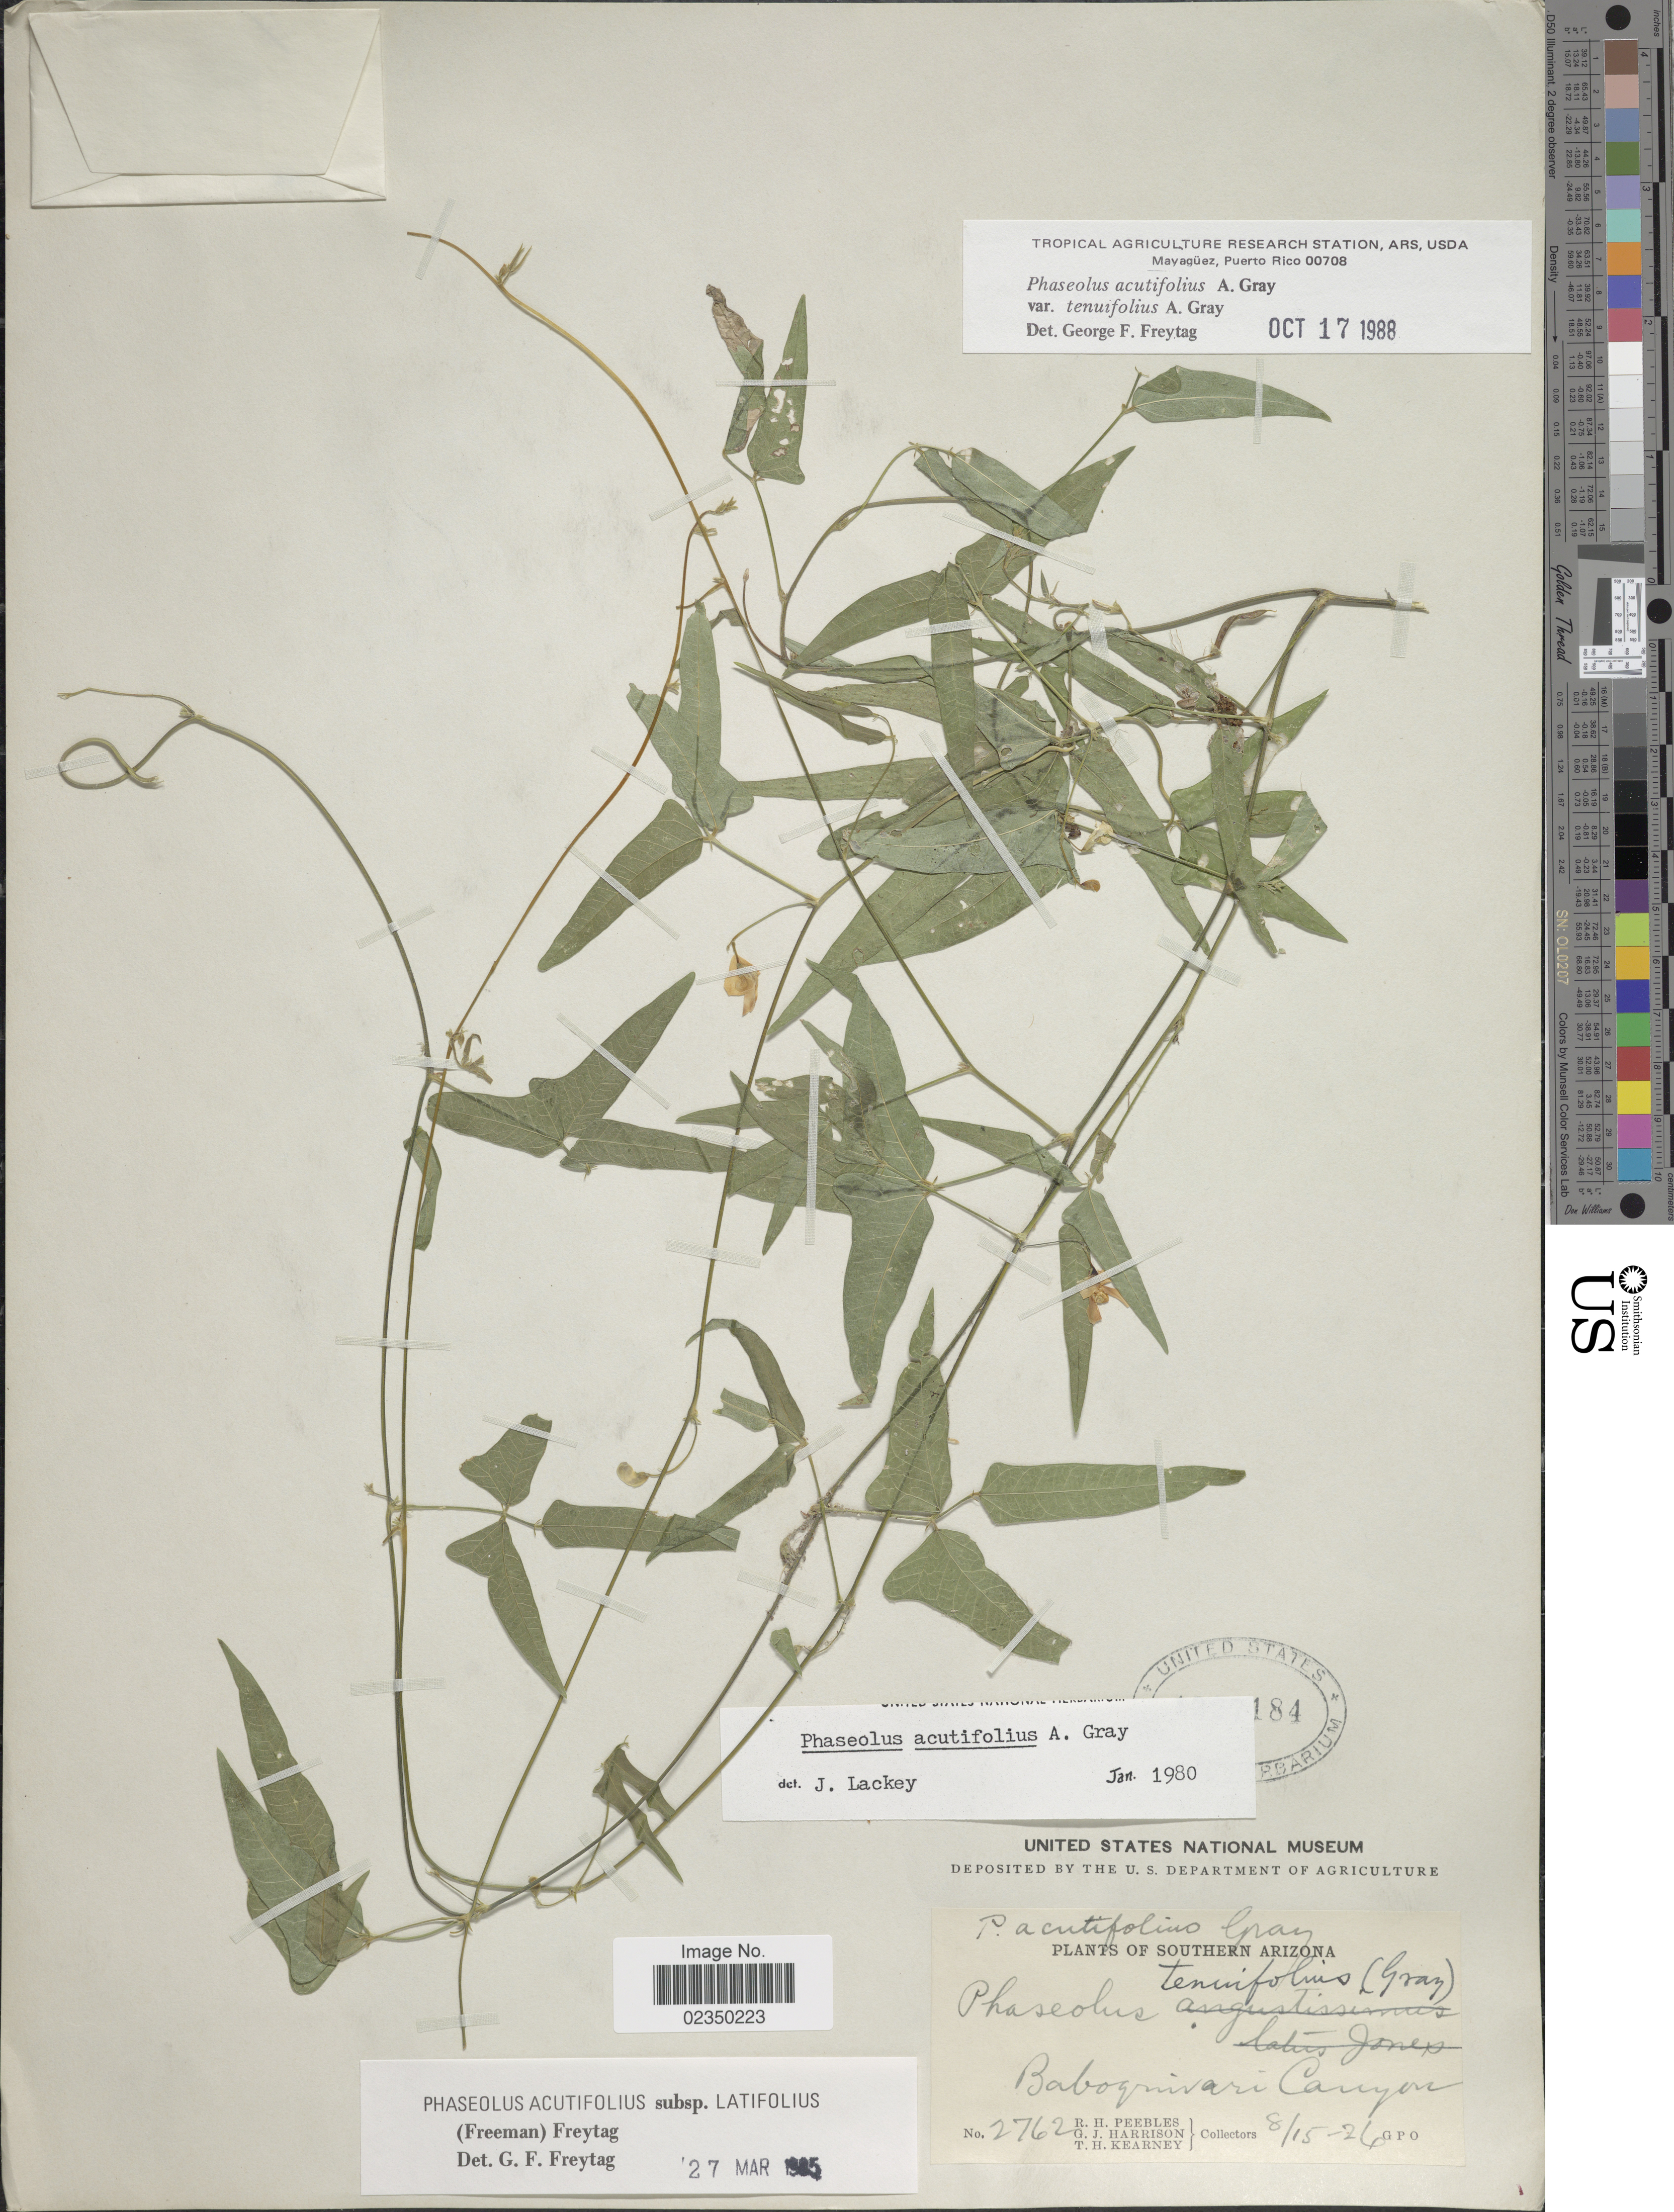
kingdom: Plantae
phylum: Tracheophyta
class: Magnoliopsida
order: Fabales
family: Fabaceae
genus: Phaseolus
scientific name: Phaseolus acutifolius var. tenuifolius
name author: A. Gray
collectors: R. H. Peebles, G. J. Harrison & T. H. Kearney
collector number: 2762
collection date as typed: Transcribed d/m/y: 15/8/26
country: United States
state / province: Arizona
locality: Southern Arizona, Baboquivari Canyon